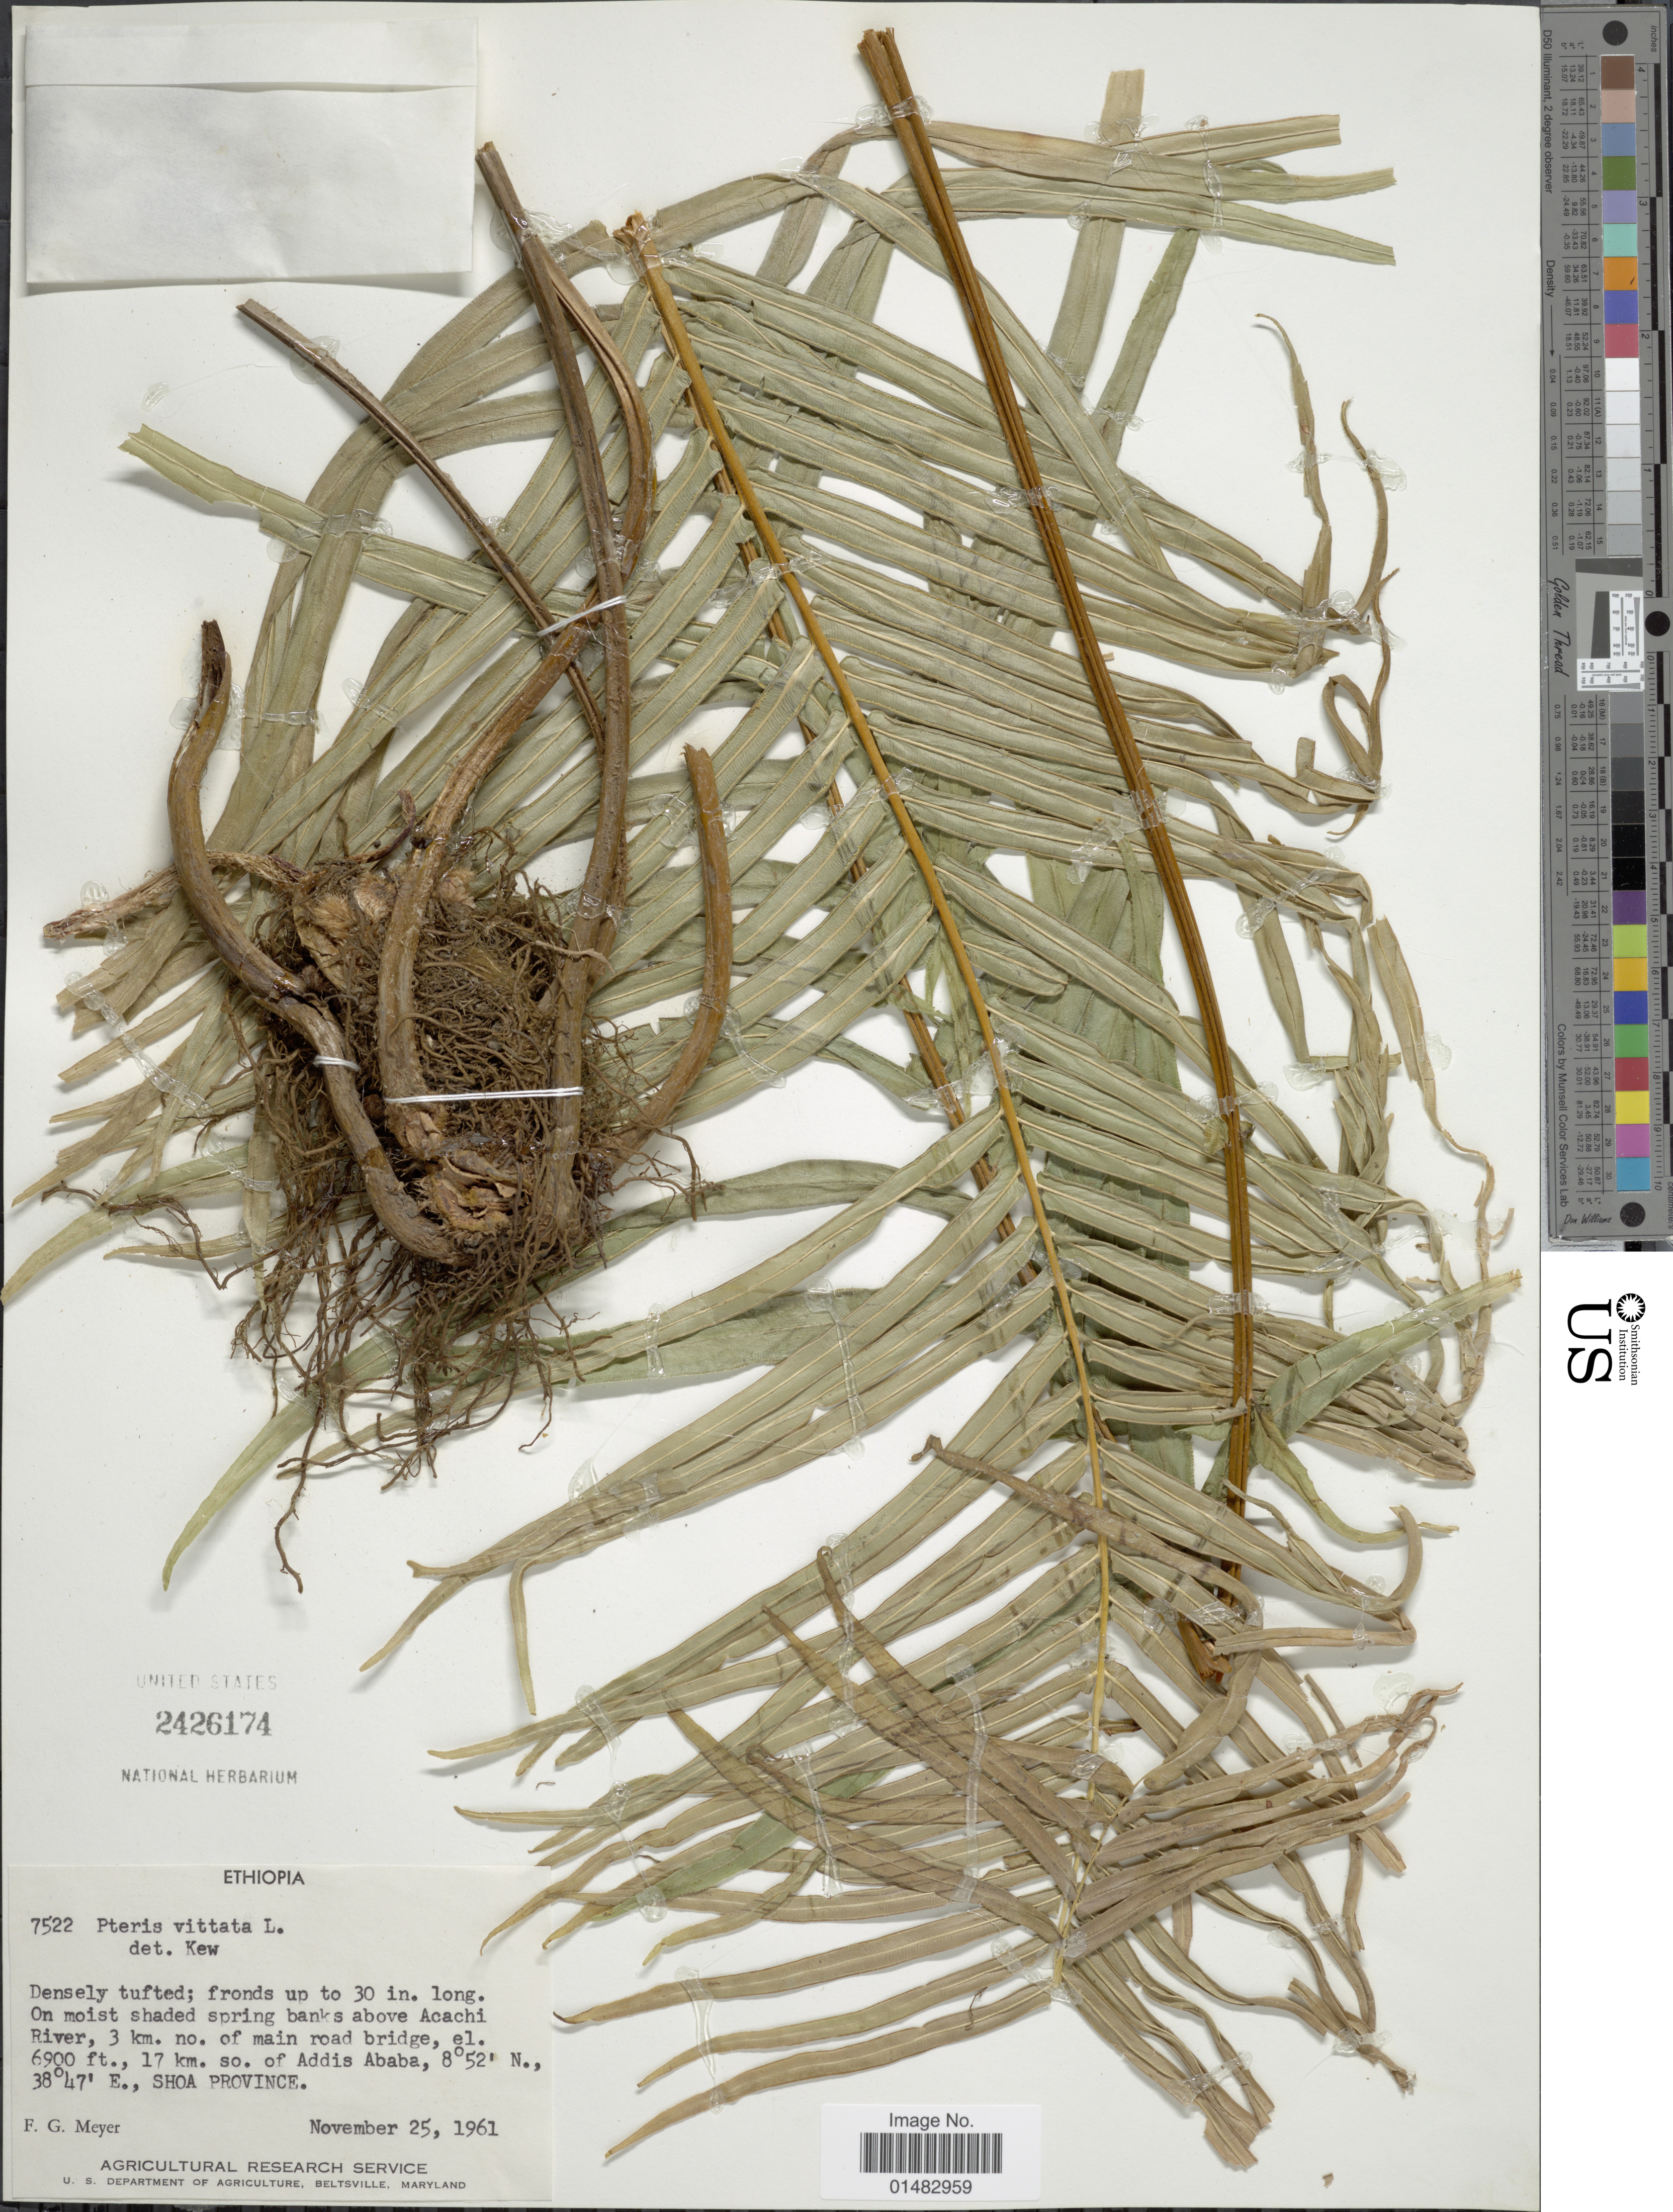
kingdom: Plantae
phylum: Tracheophyta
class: Polypodiopsida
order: Polypodiales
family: Pteridaceae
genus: Pteris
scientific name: Pteris vittata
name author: L.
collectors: F. G. Meyer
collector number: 7522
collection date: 1961-11-25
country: Ethiopia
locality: On moist shaded spring banks above Acachi Rivers, 3 km. no. of main road bridge, 17 km. so. of Addis Ababa, Shoa Province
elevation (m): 2103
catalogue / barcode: US 2426174